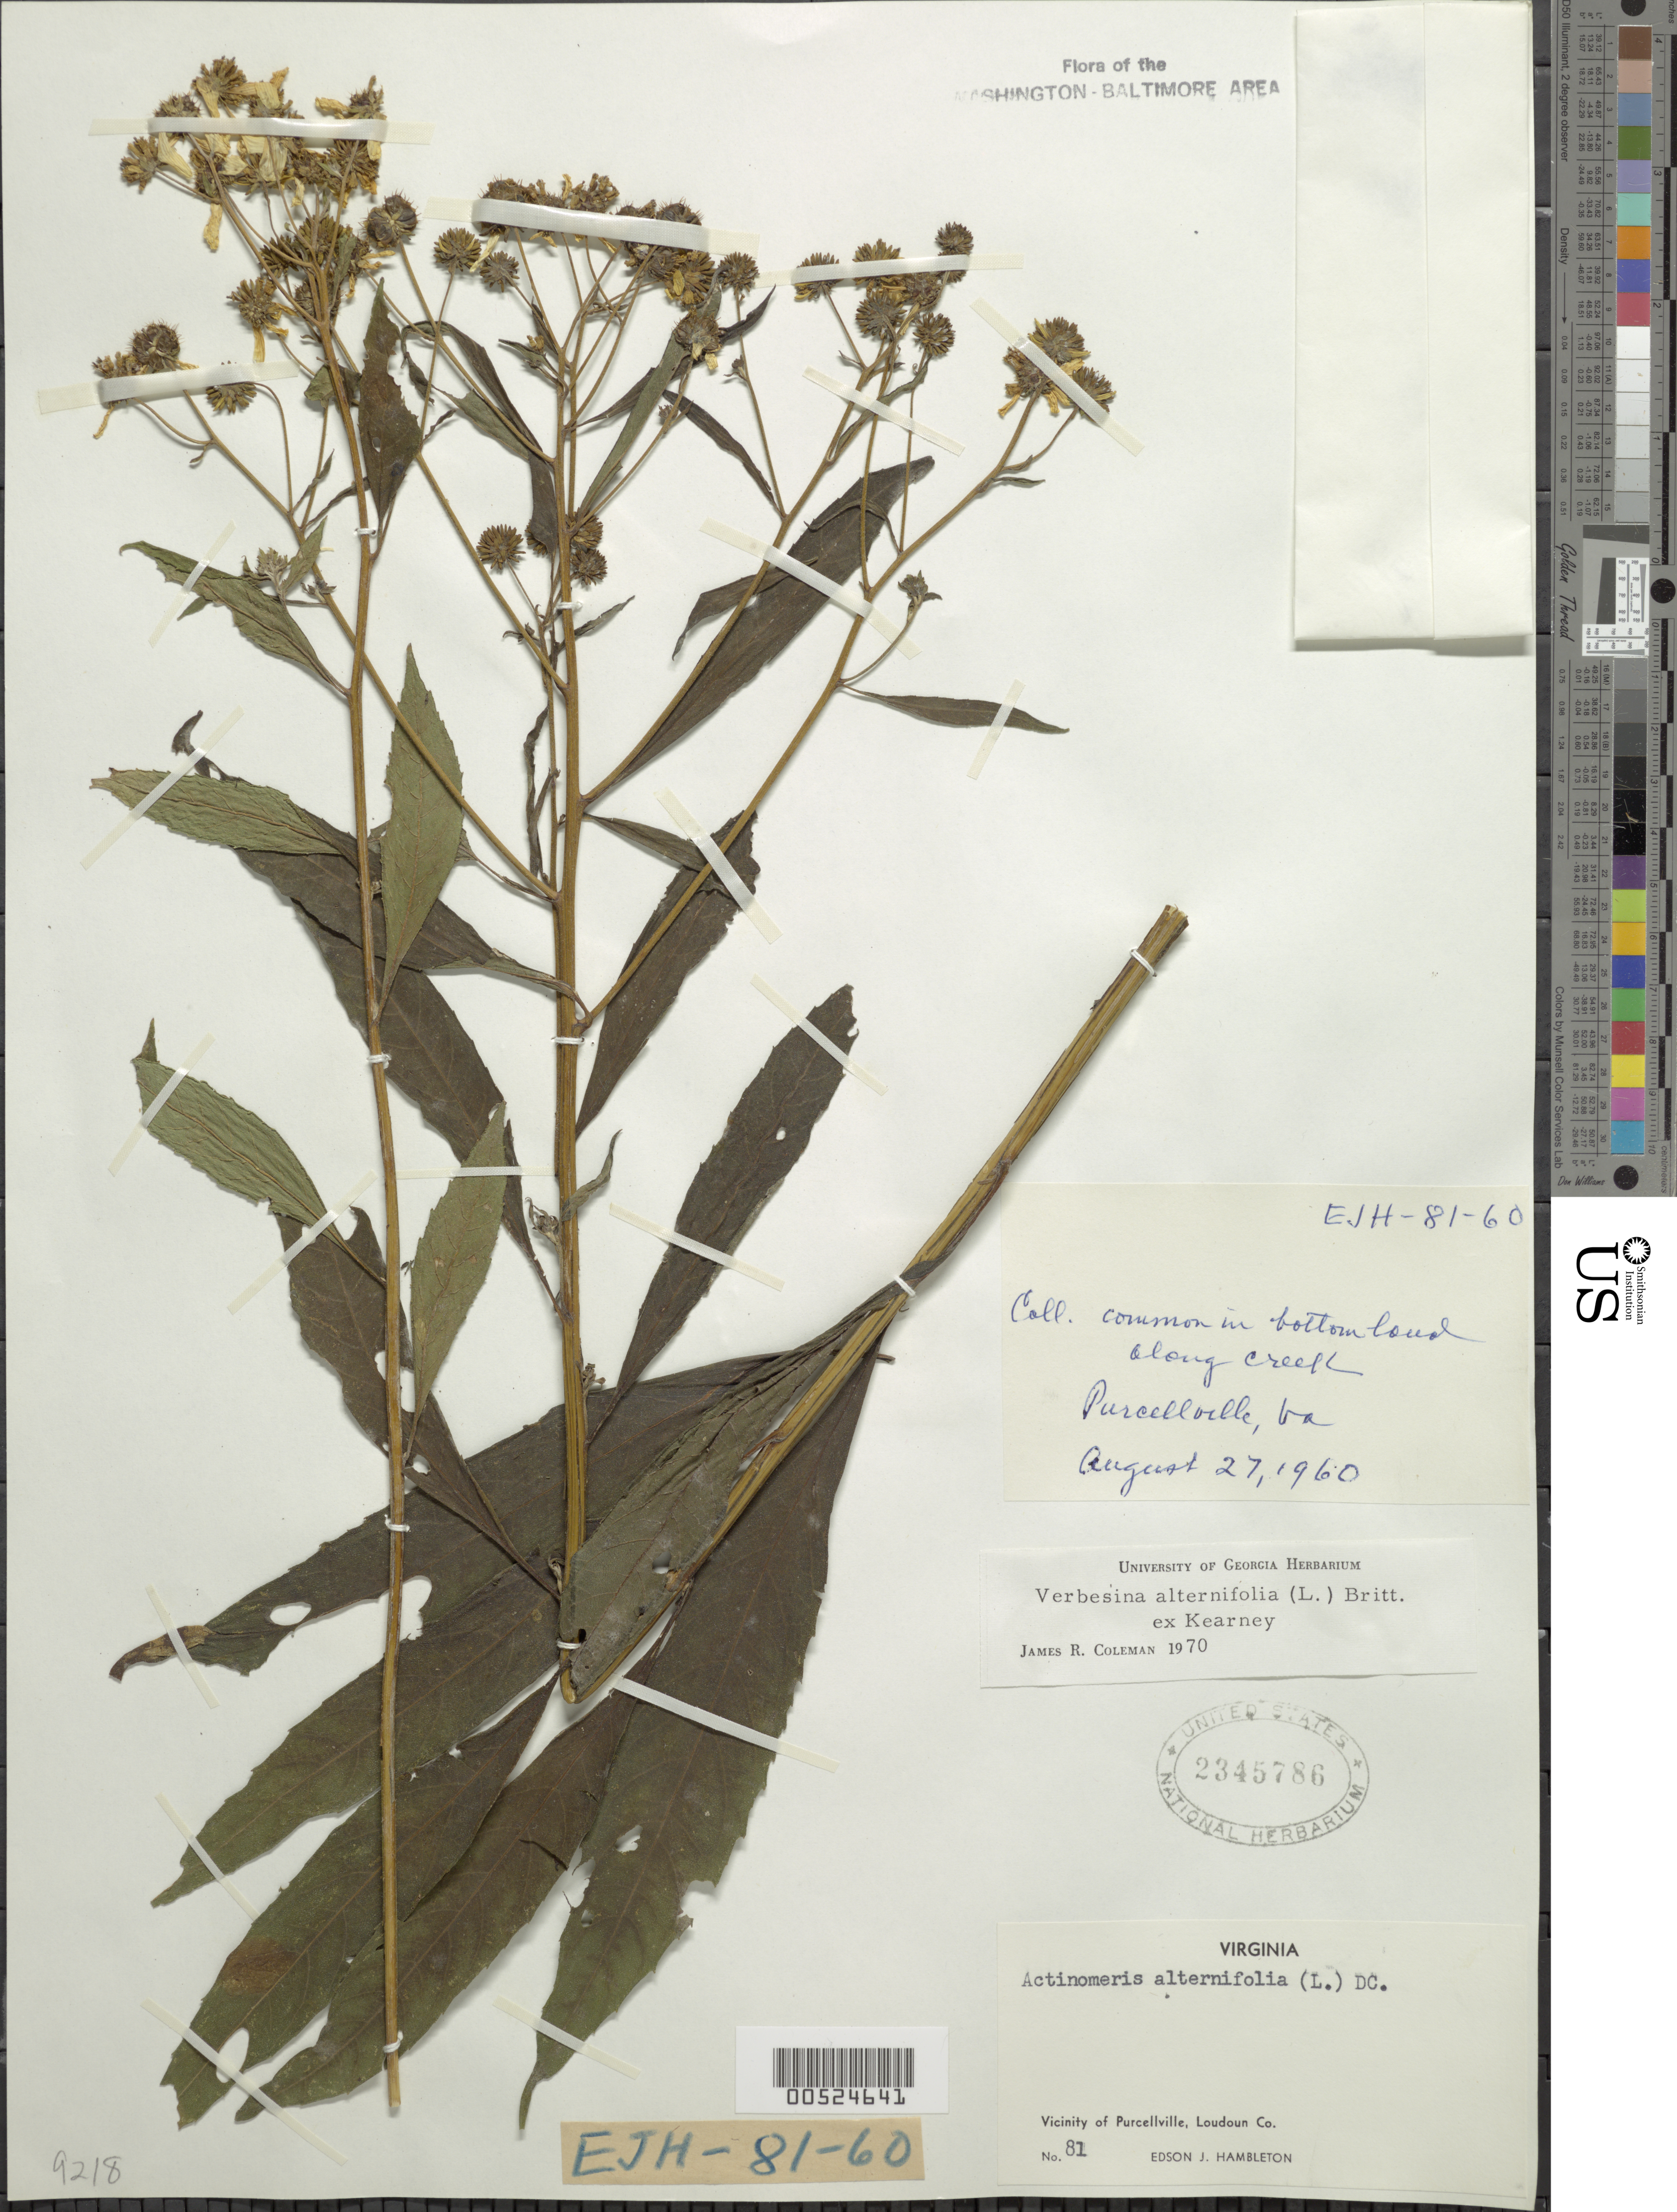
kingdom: Plantae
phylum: Tracheophyta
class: Magnoliopsida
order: Asterales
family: Asteraceae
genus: Verbesina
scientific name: Verbesina alternifolia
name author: (L.) Britton ex Kearney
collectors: E. Hambleton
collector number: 81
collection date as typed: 27 Aug 1960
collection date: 1960-08-27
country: United States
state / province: Virginia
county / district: Loudoun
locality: Purcellville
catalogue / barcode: US 2345786